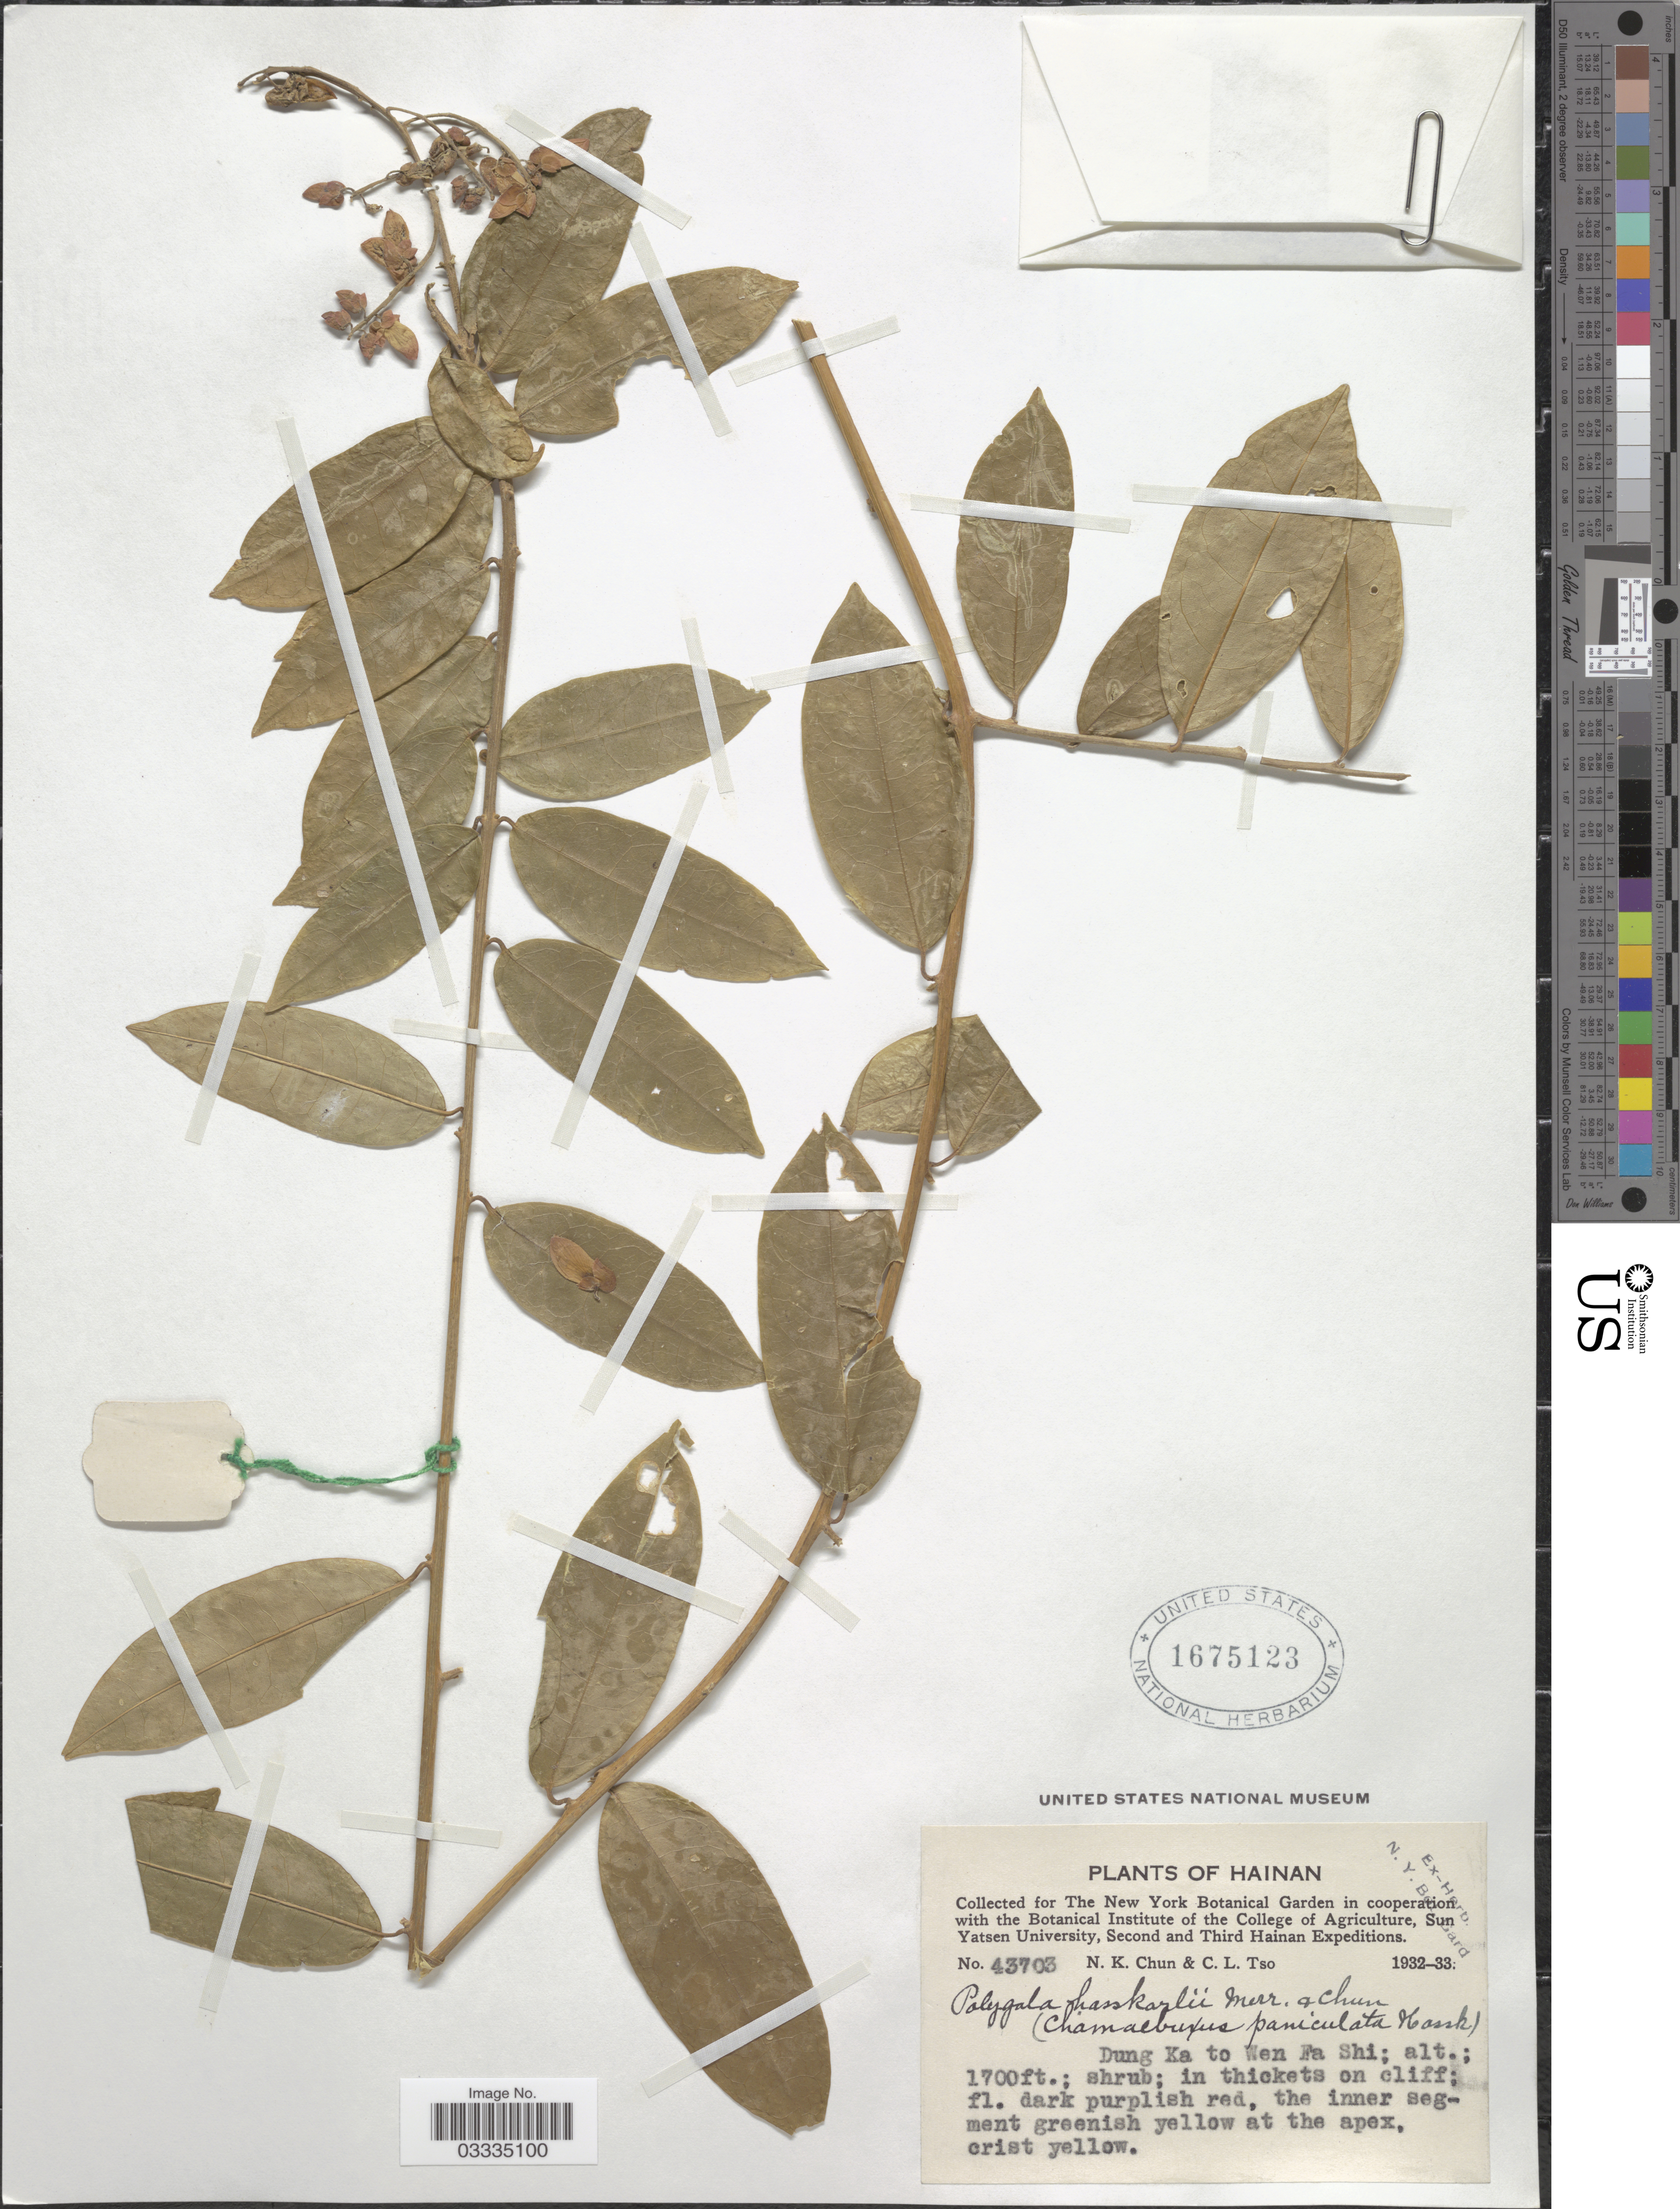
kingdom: Plantae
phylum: Tracheophyta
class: Magnoliopsida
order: Fabales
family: Polygalaceae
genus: Polygala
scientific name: Polygala hasskarlii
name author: Merr. & Chun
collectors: N. K. Chun & C. Tso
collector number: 43703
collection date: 1932/1933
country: China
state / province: Hainan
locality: Dung Ka to Wen Fa Shi.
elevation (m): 518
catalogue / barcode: US 1675123